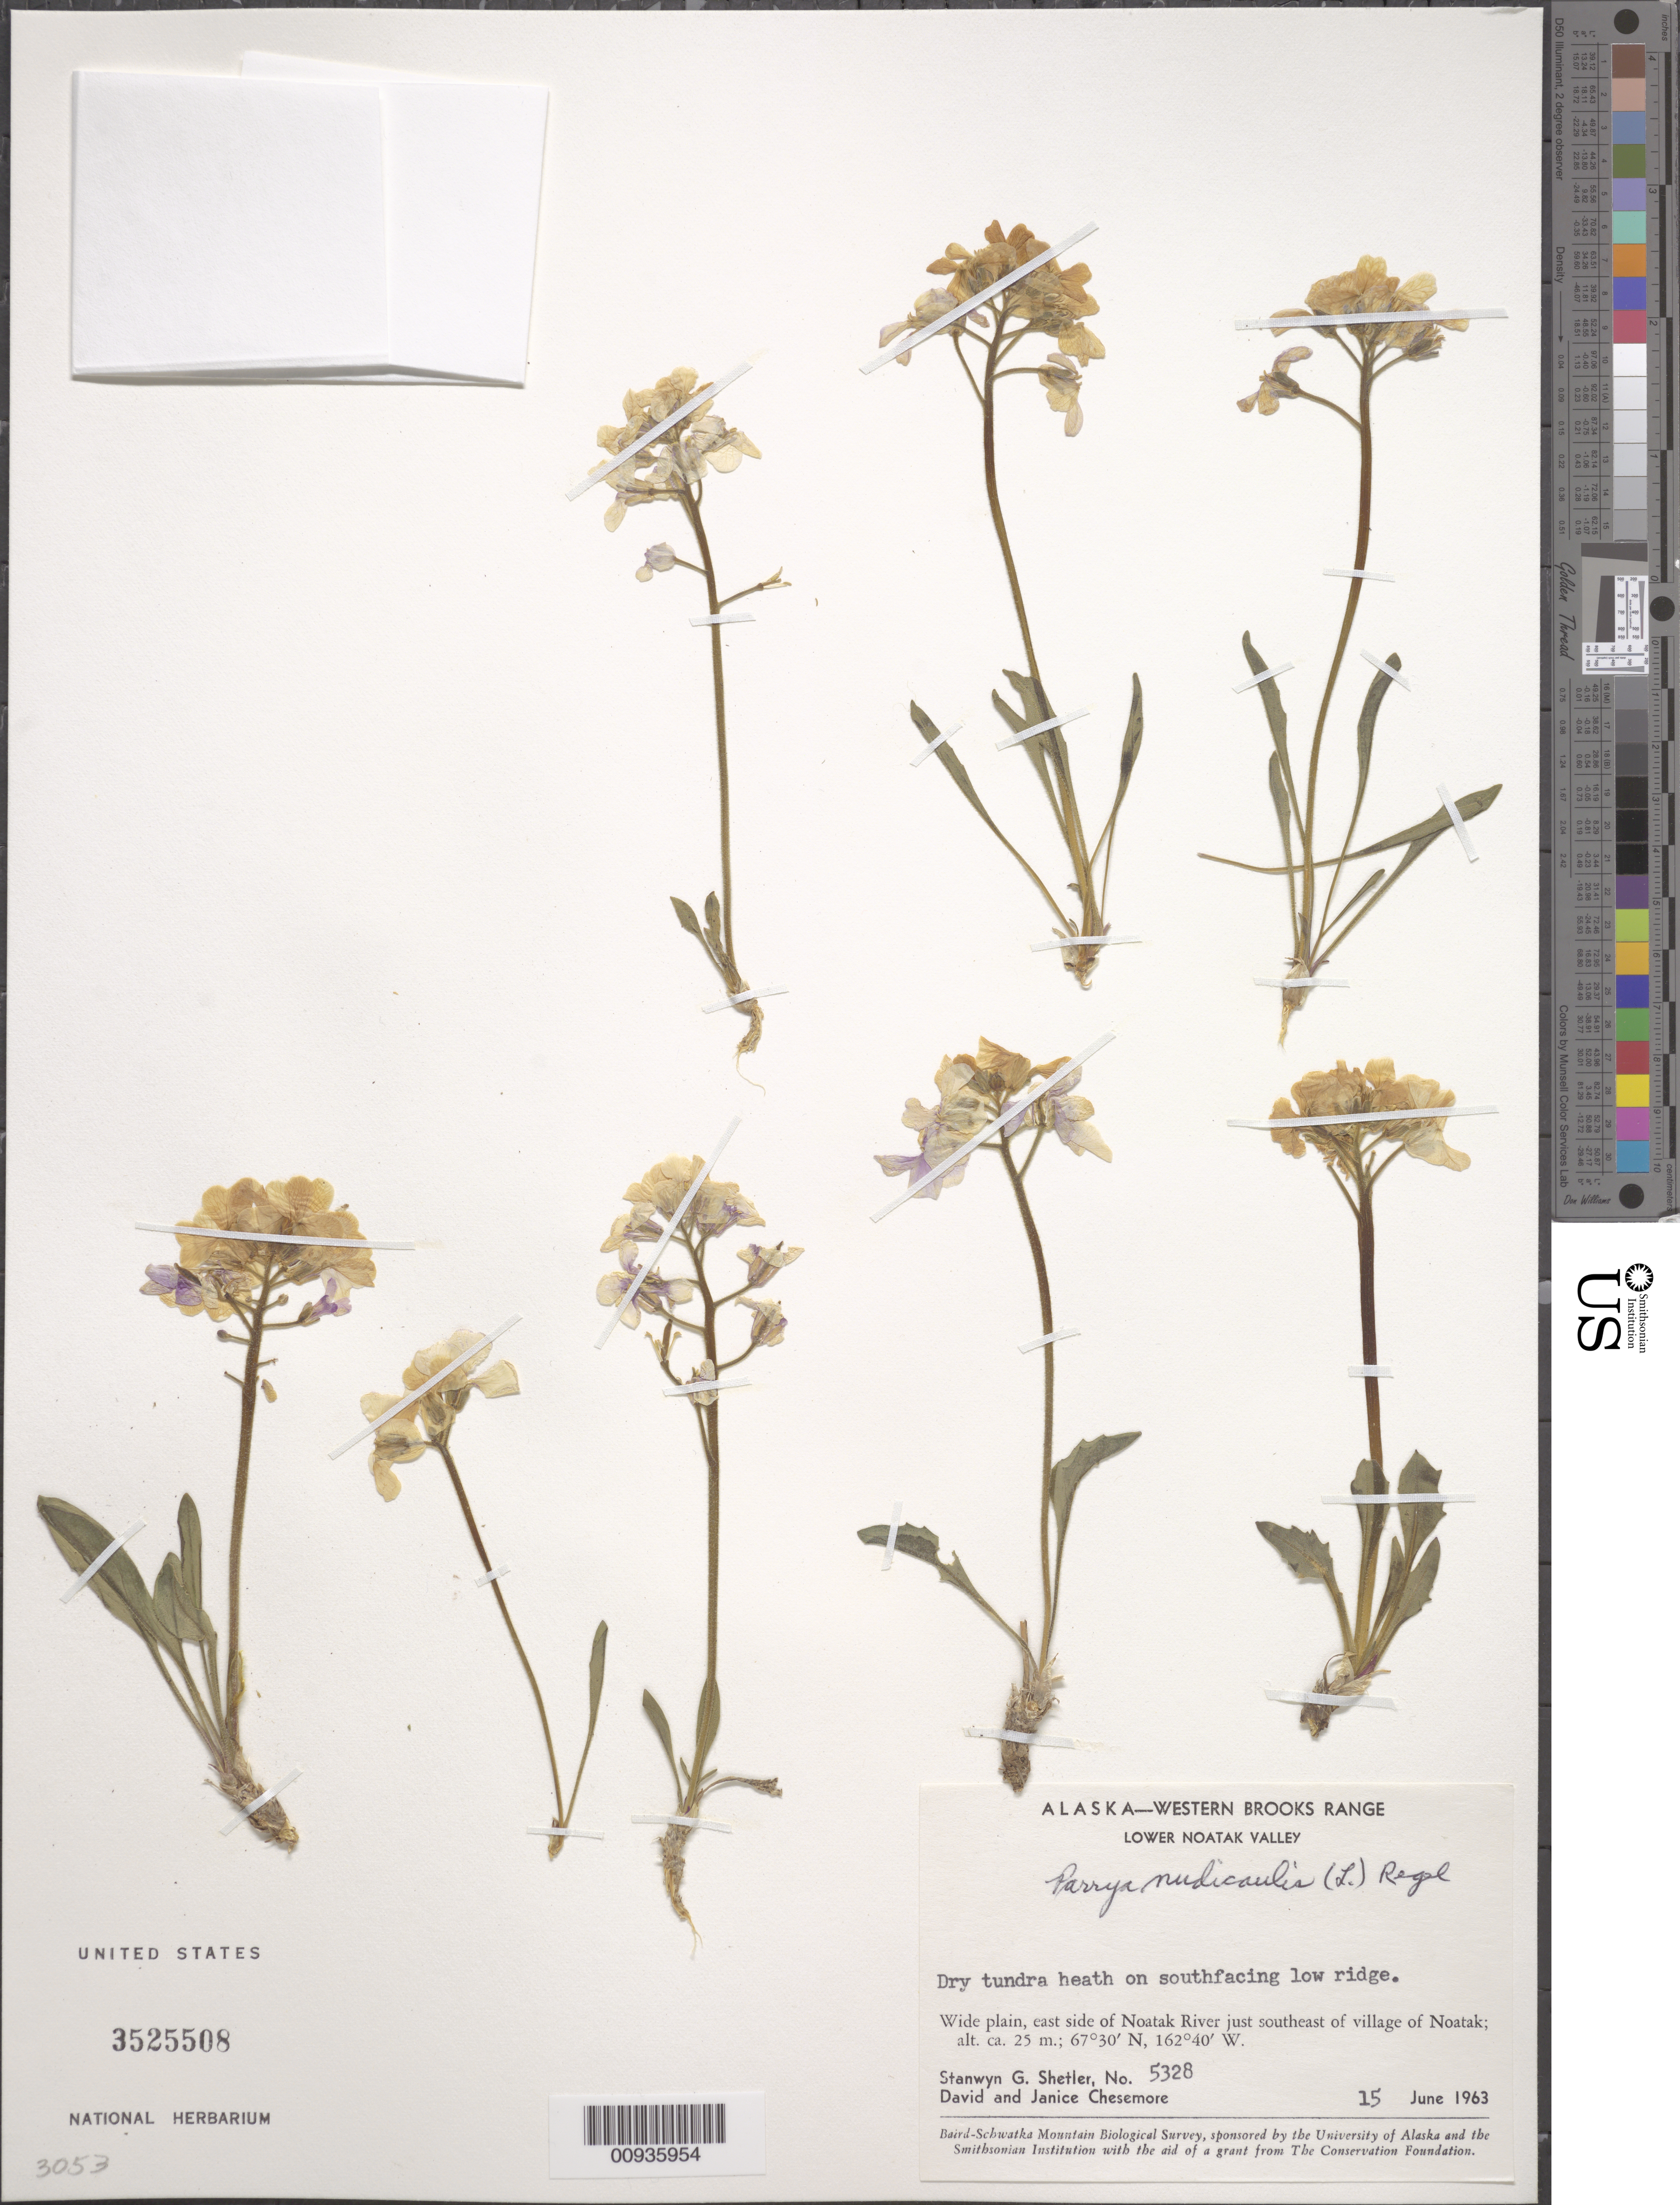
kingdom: Plantae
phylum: Tracheophyta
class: Magnoliopsida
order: Brassicales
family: Brassicaceae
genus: Parrya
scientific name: Parrya nudicaulis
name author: (L.) Regel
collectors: S. Shetler, D. Chesemore & J. Chesemore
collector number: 5328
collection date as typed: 15 Jun 1963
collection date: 1963-06-15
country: United States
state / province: Alaska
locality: East side of Noatak River just southeast of village of Noatak. Western Brooks Range, Lower Noatak Valley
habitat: Wide plain, dry tundra heath on southfacing low ridge.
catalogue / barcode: US 3525508